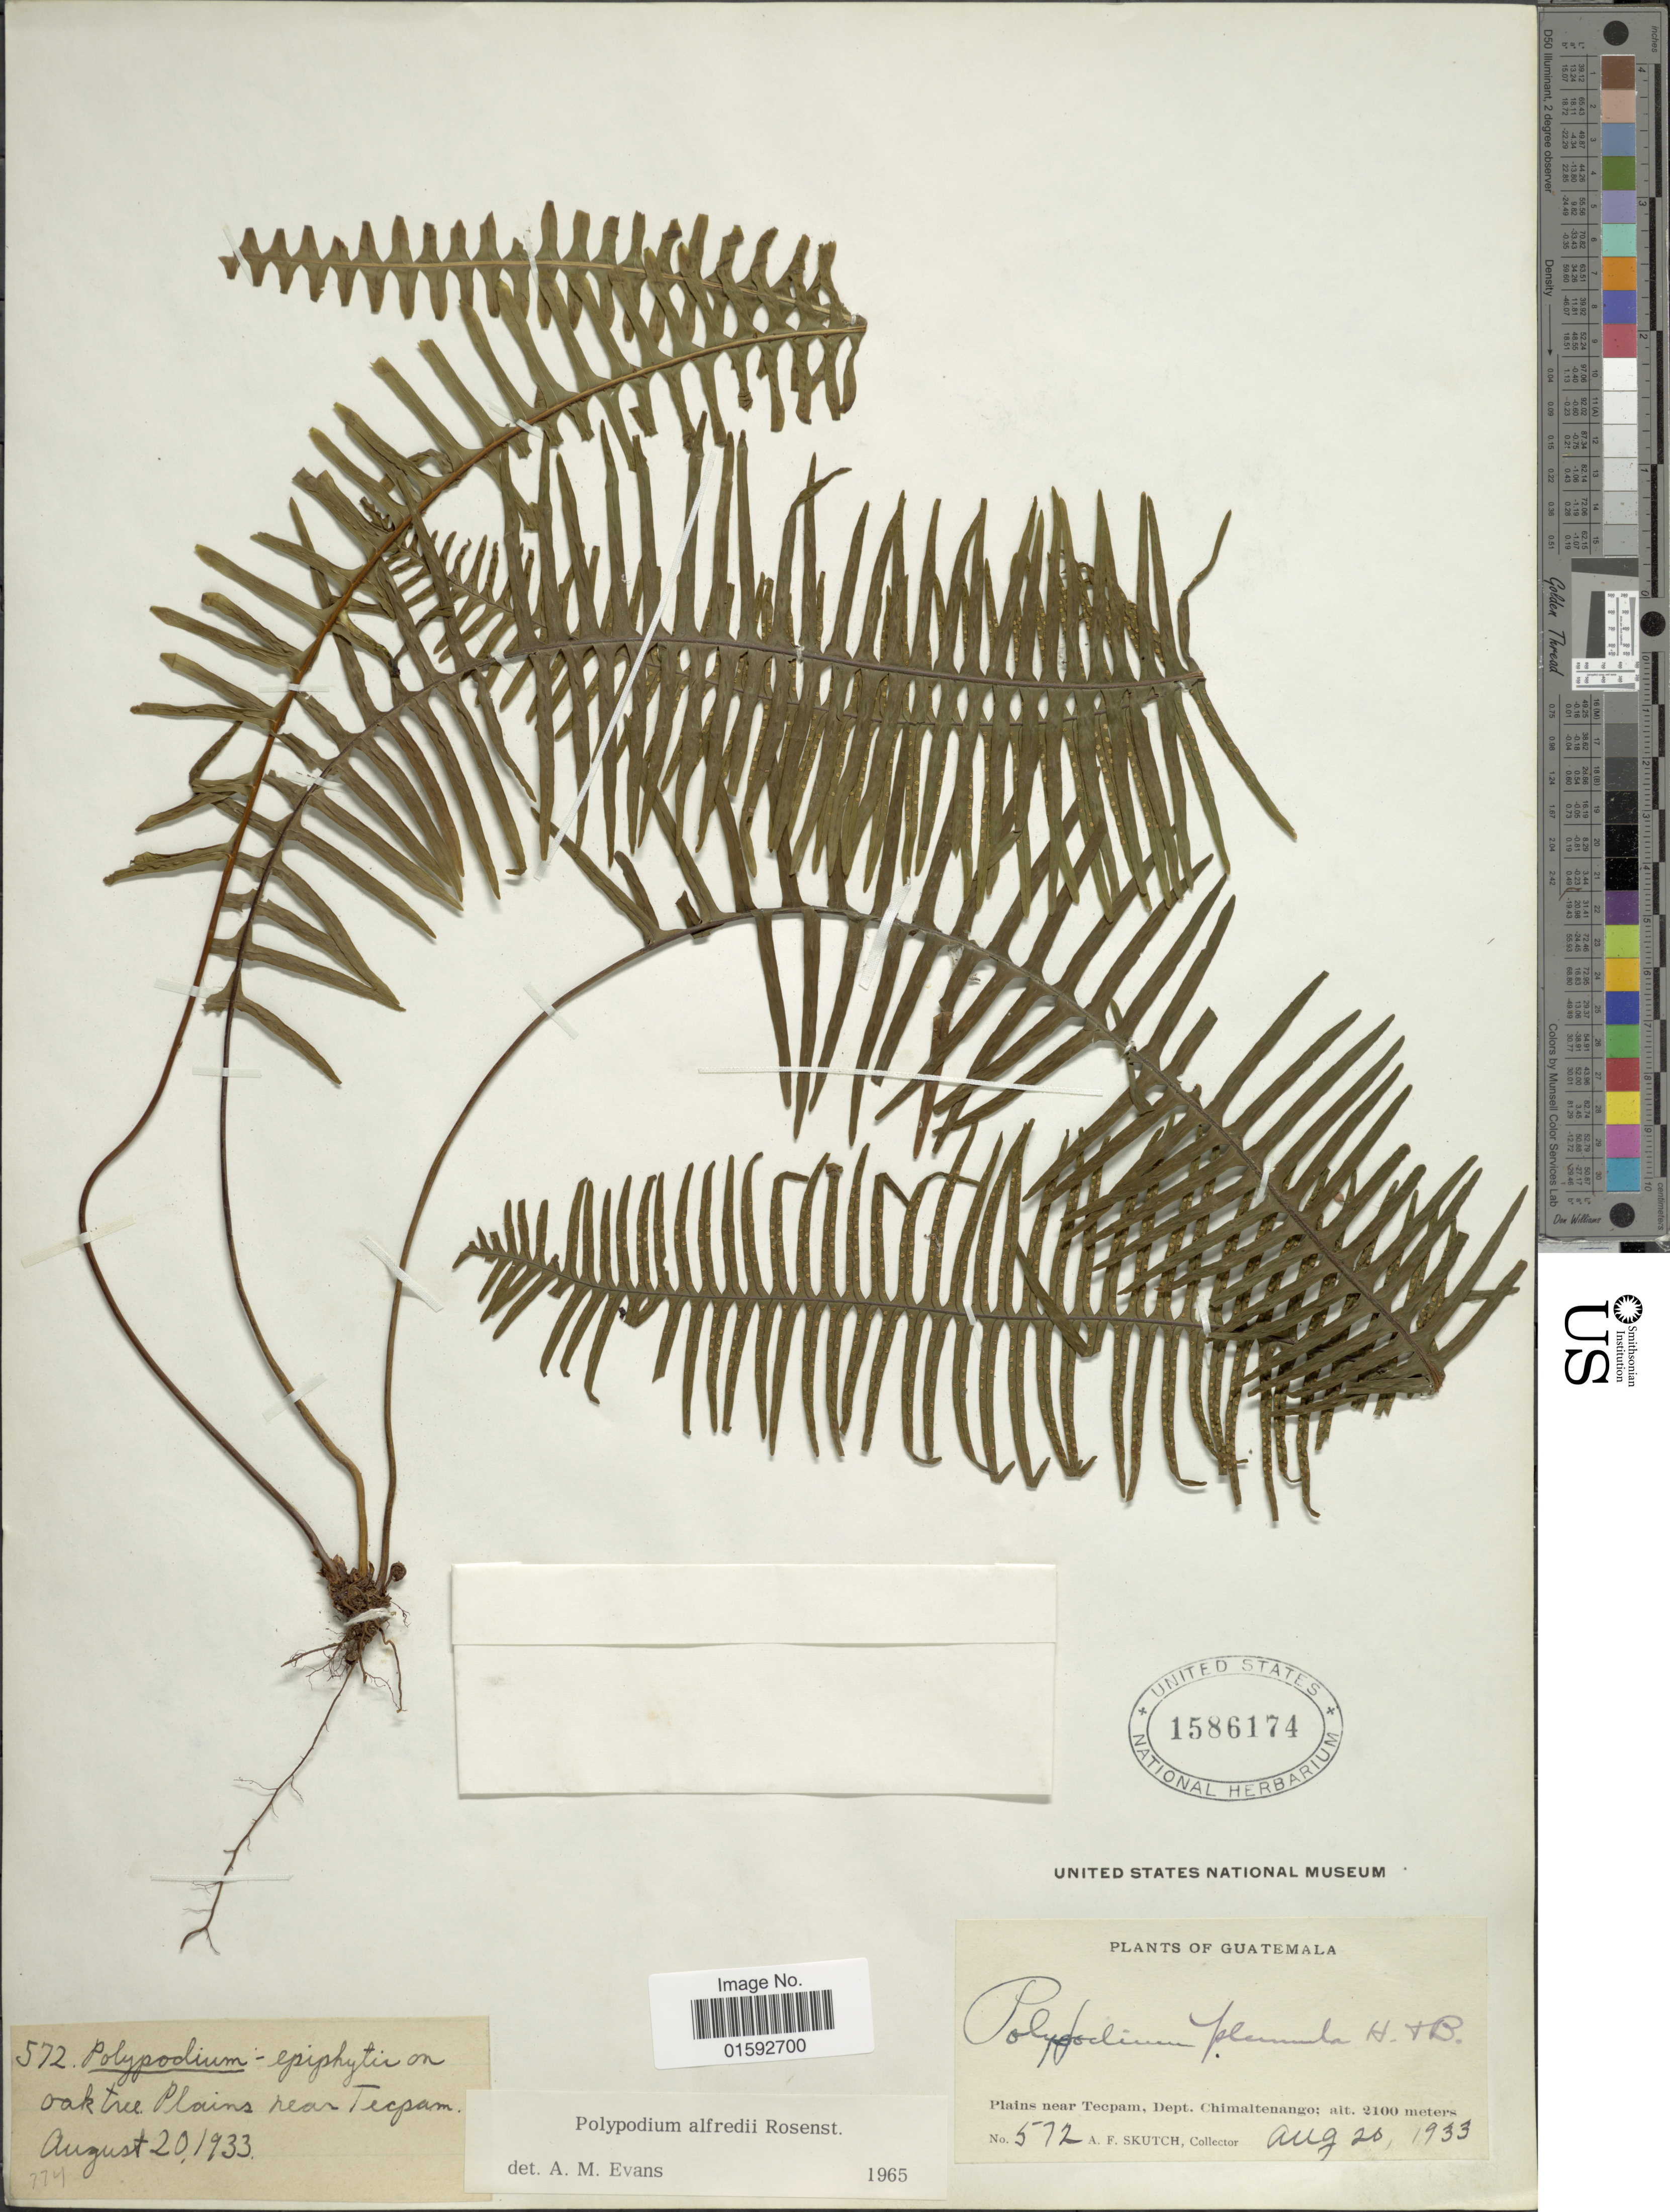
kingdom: Plantae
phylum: Tracheophyta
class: Polypodiopsida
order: Polypodiales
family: Polypodiaceae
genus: Pecluma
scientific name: Pecluma alfredii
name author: (Rosenst.) M.G. Price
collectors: A. F. Skutch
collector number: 572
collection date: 1933-08-20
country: Guatemala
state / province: Chimaltenango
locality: Plains near Tecpam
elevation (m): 2100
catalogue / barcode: US 1586174